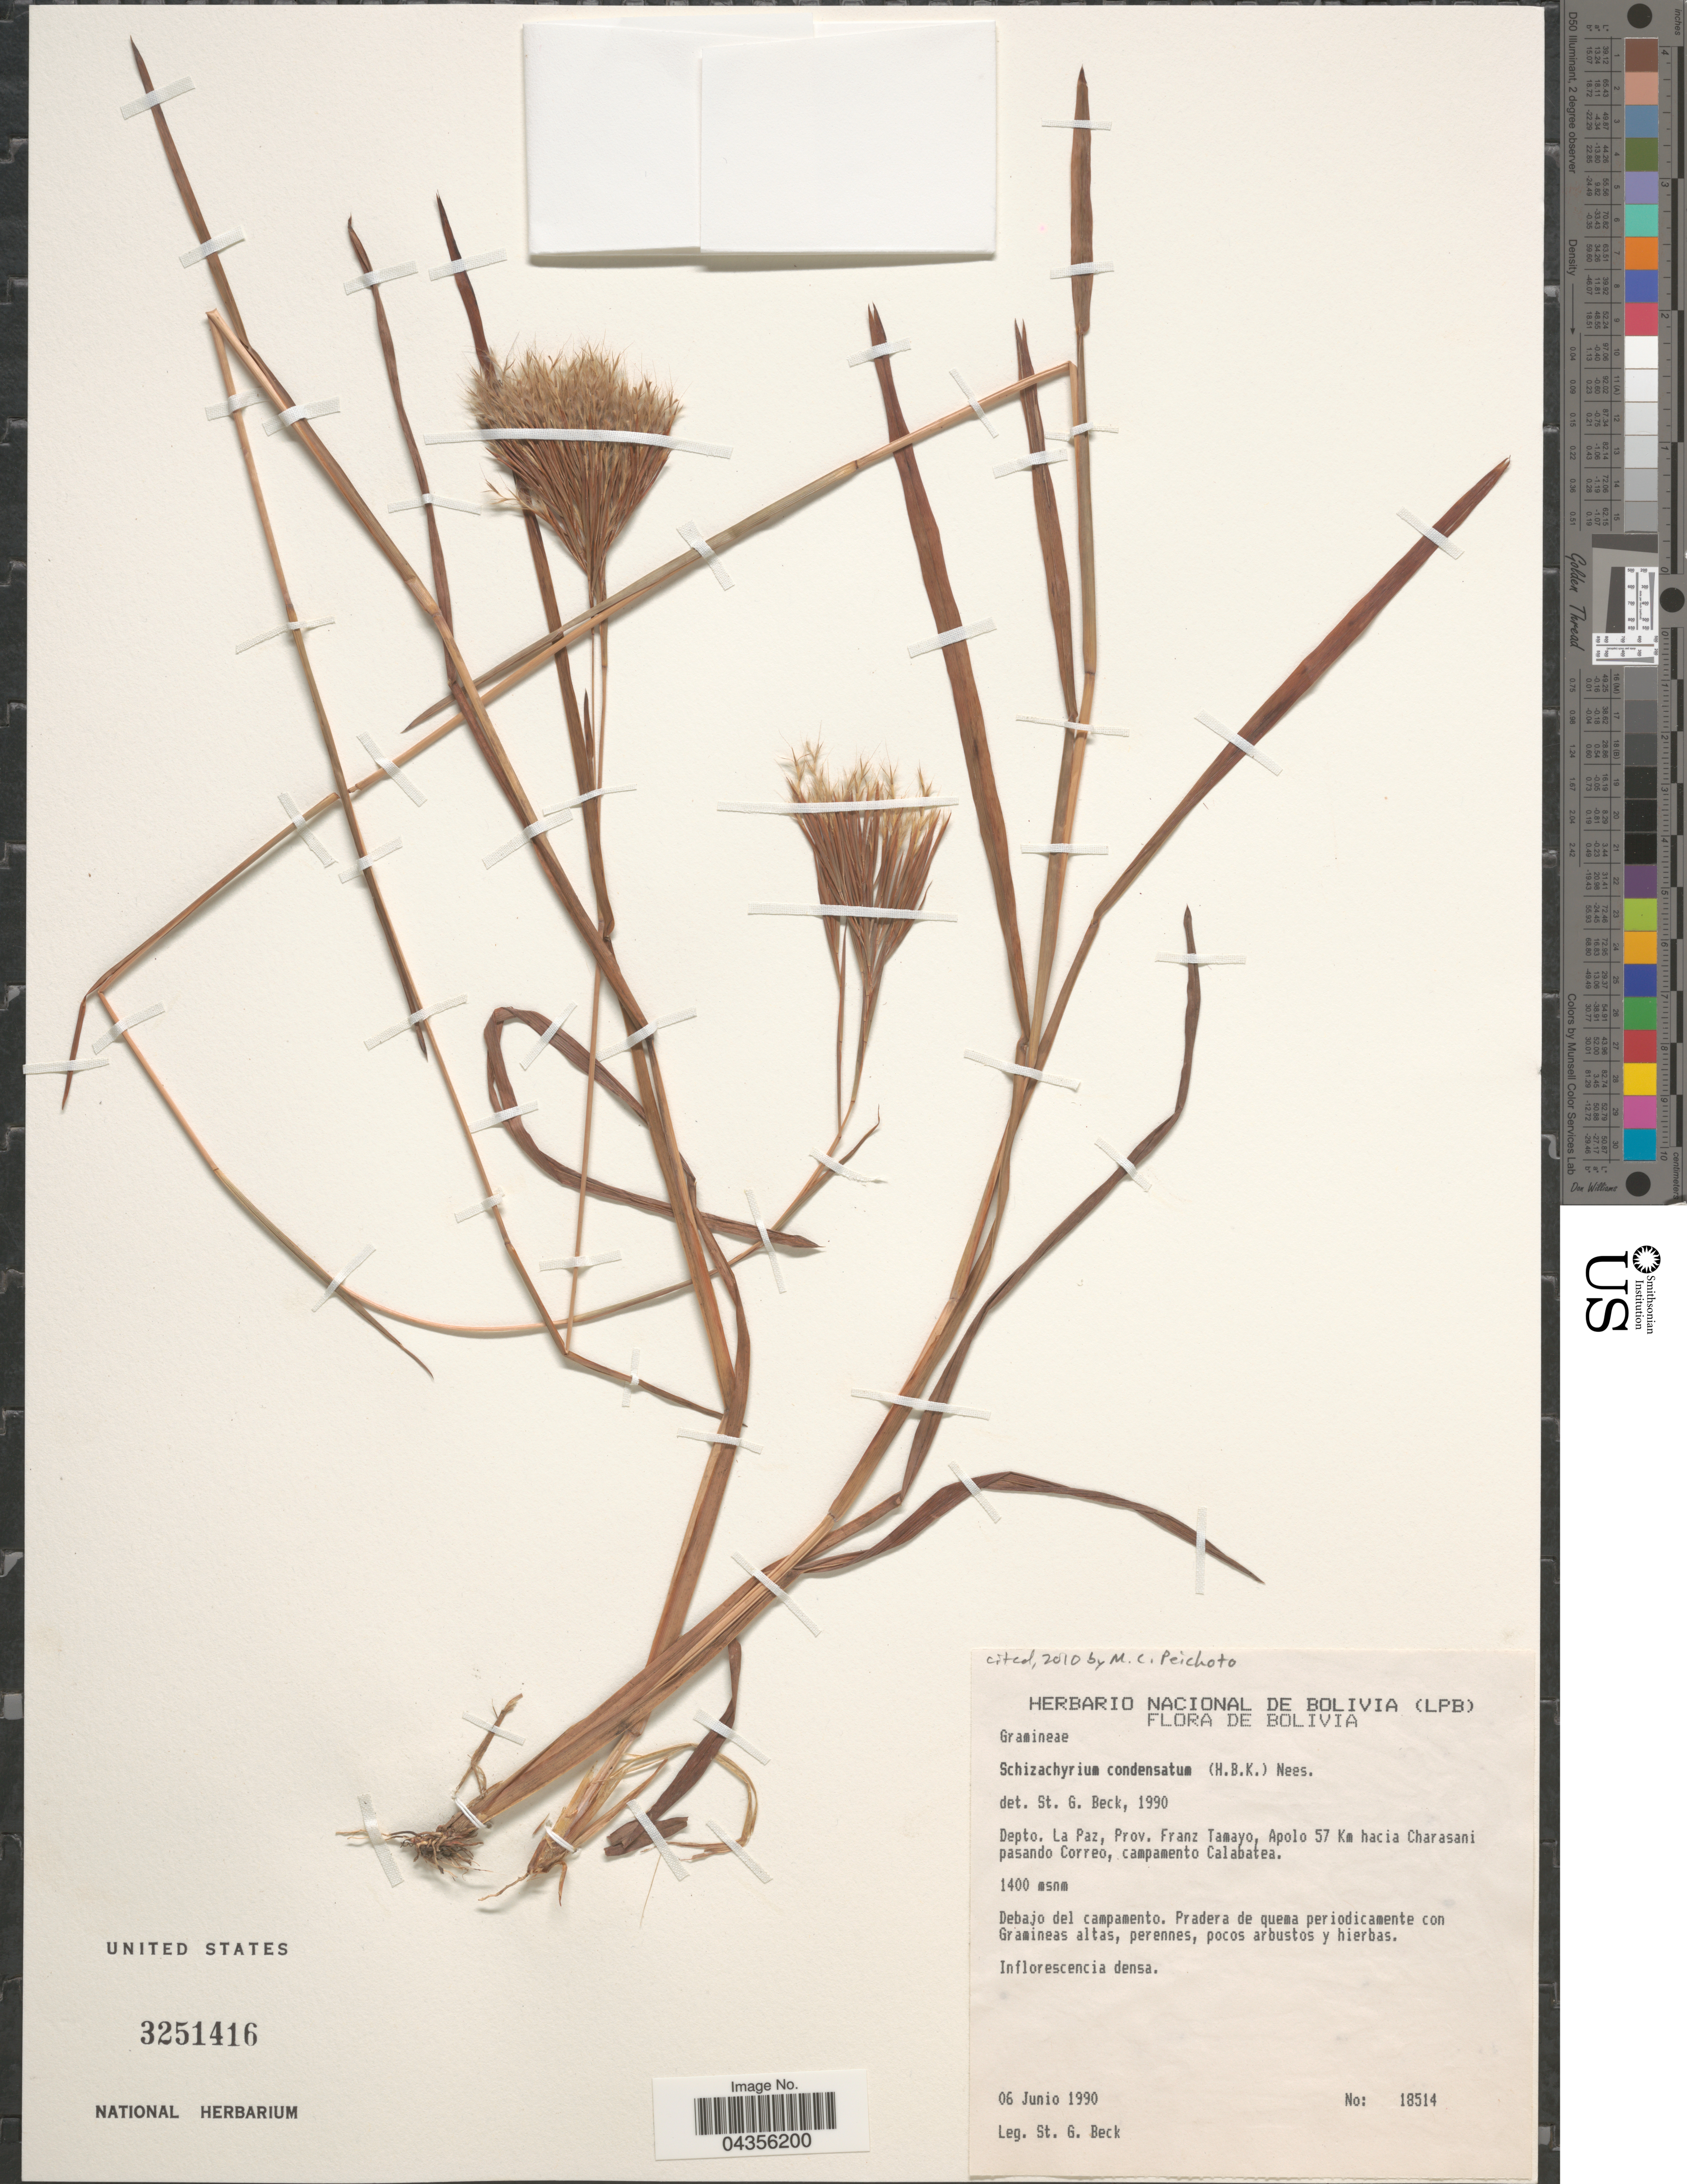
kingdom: Plantae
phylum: Tracheophyta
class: Liliopsida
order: Poales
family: Poaceae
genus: Schizachyrium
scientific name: Schizachyrium condensatum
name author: (Kunth) Nees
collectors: S. G. Beck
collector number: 18514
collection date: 1990-06-06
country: Bolivia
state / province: La Paz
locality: Depto. La Paz, Prov. Franz Tamayo, Apolo 57 Km hacia Charasani pasando Correo, campamento Calabatea. Debajo del campamento.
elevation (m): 1400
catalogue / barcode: US 3251416